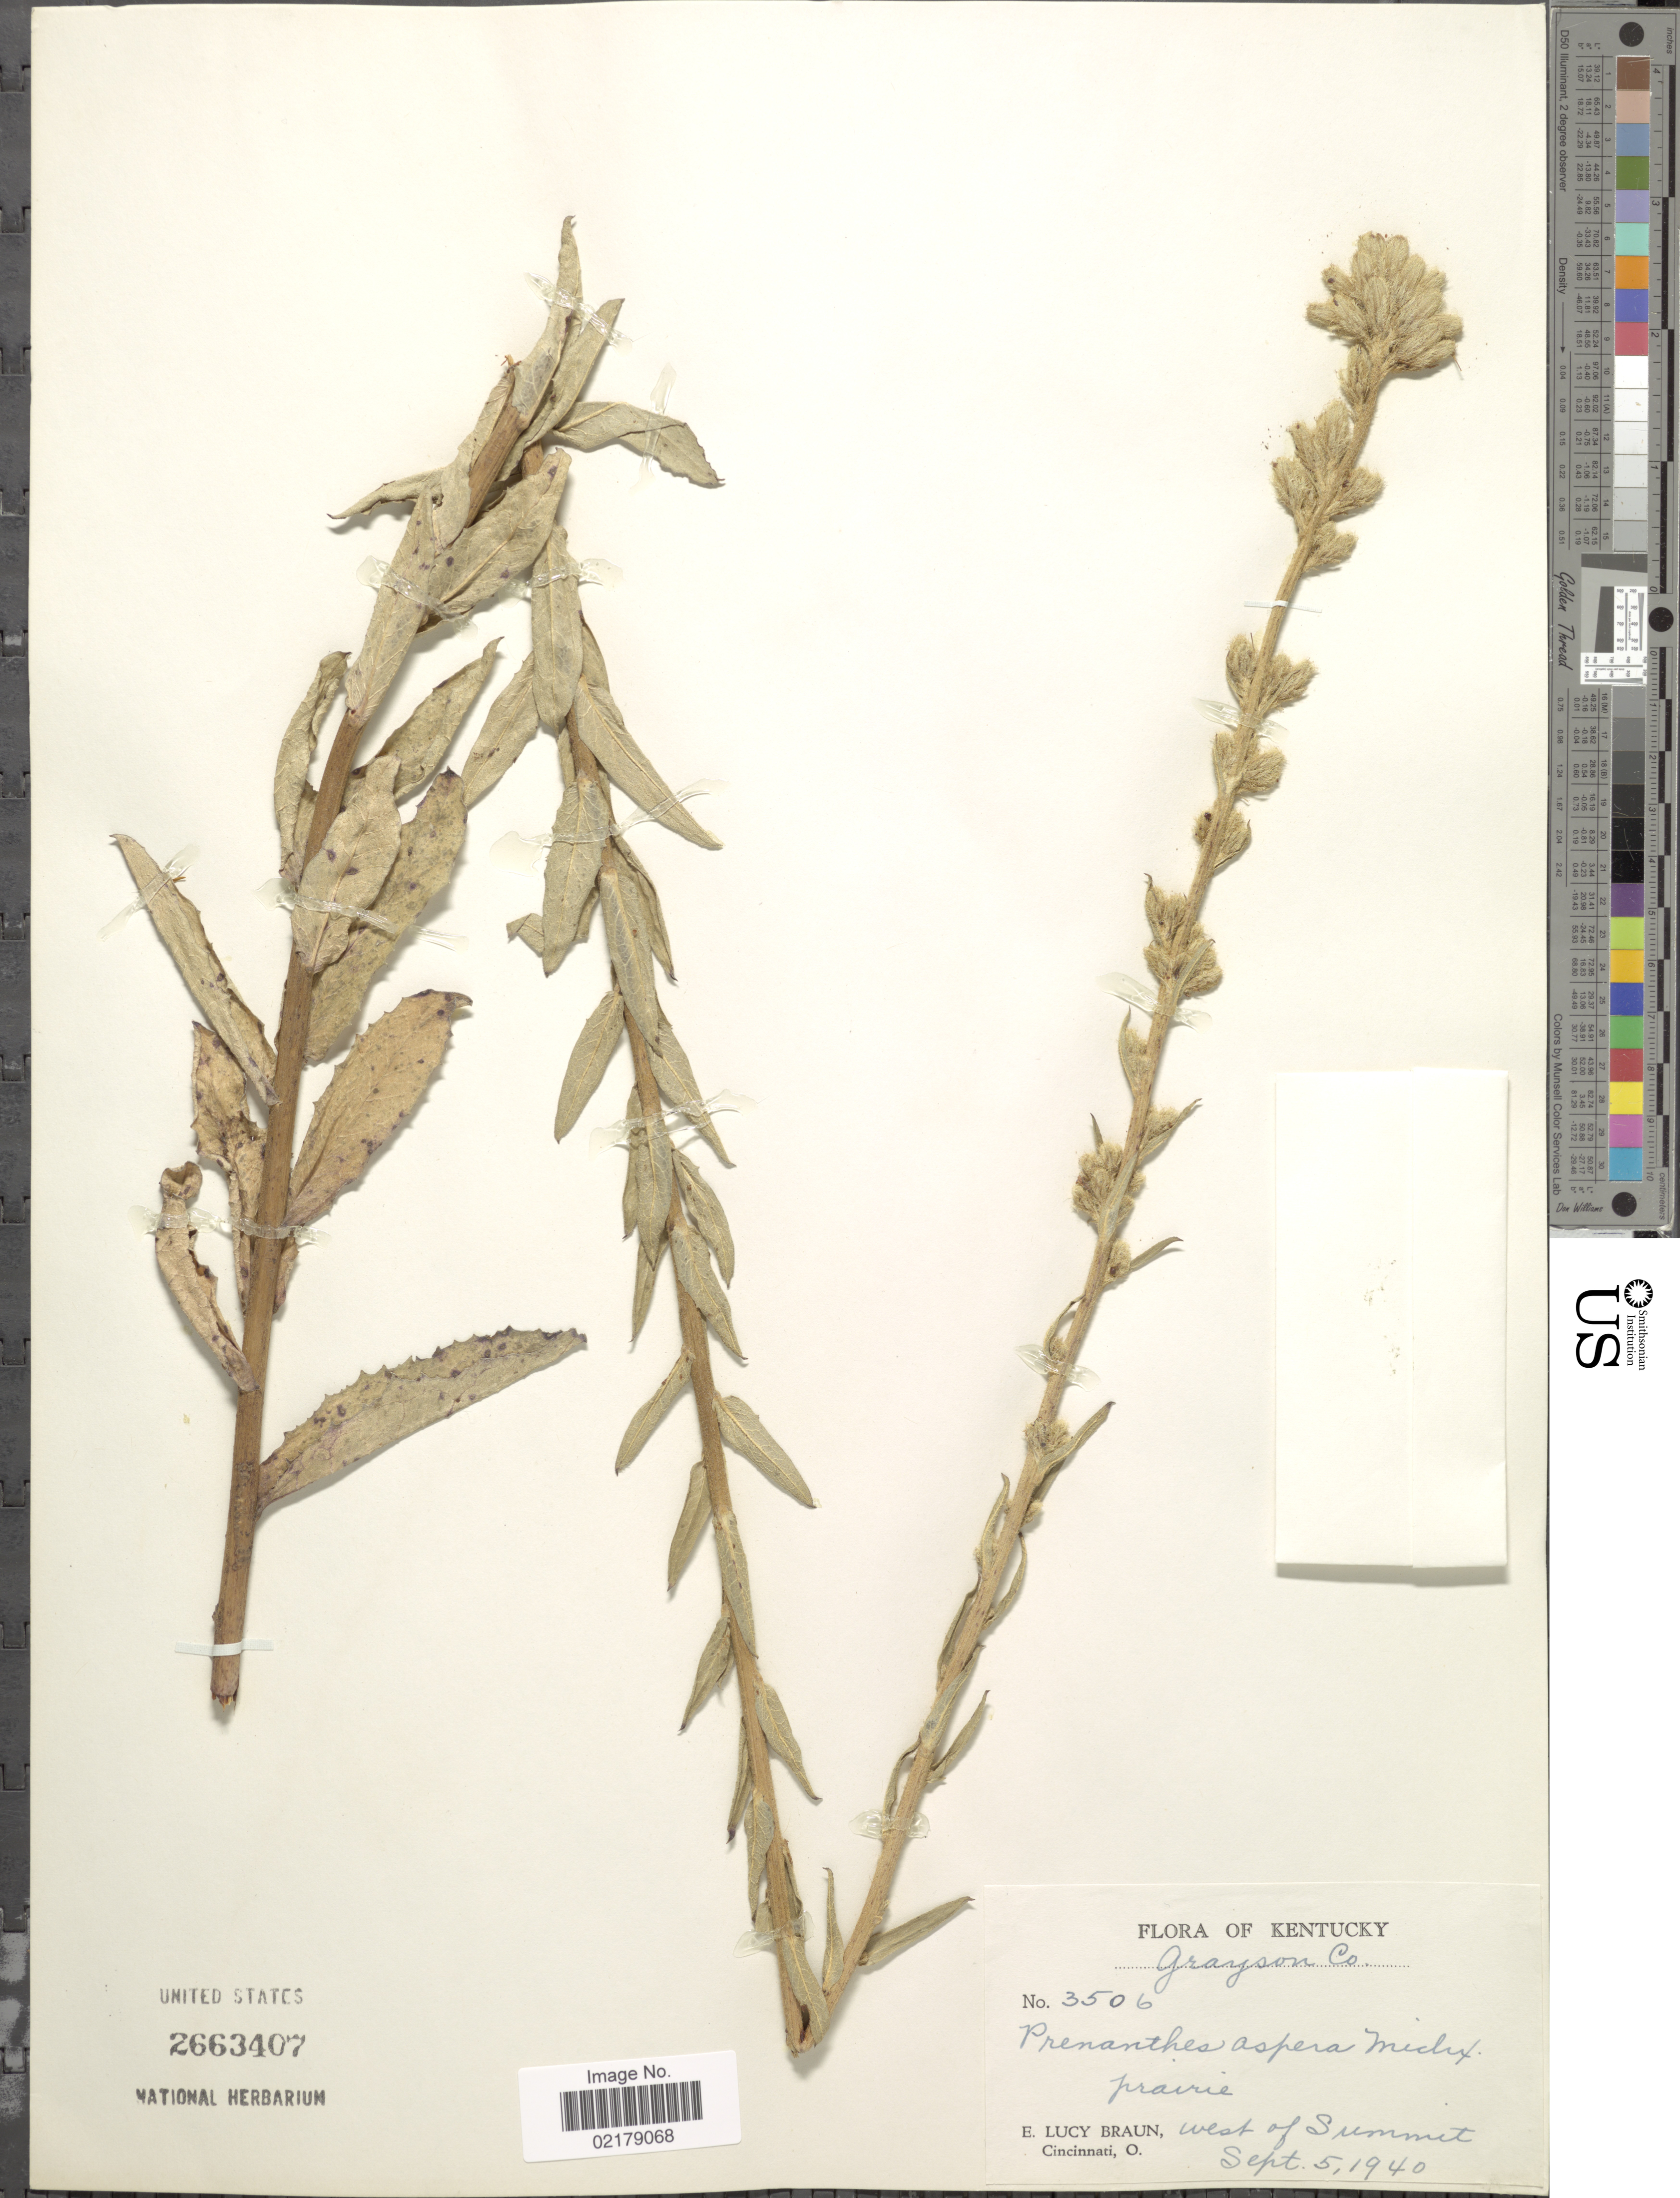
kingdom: Plantae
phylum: Tracheophyta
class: Magnoliopsida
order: Asterales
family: Asteraceae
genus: Nabalus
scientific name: Nabalus asper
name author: (Michx.) Torr. & A. Gray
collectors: E. L. Braun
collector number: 3506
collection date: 1940-09-05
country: United States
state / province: Kentucky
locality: Grayson Co, prairie, west of Summit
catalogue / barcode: US 2663407